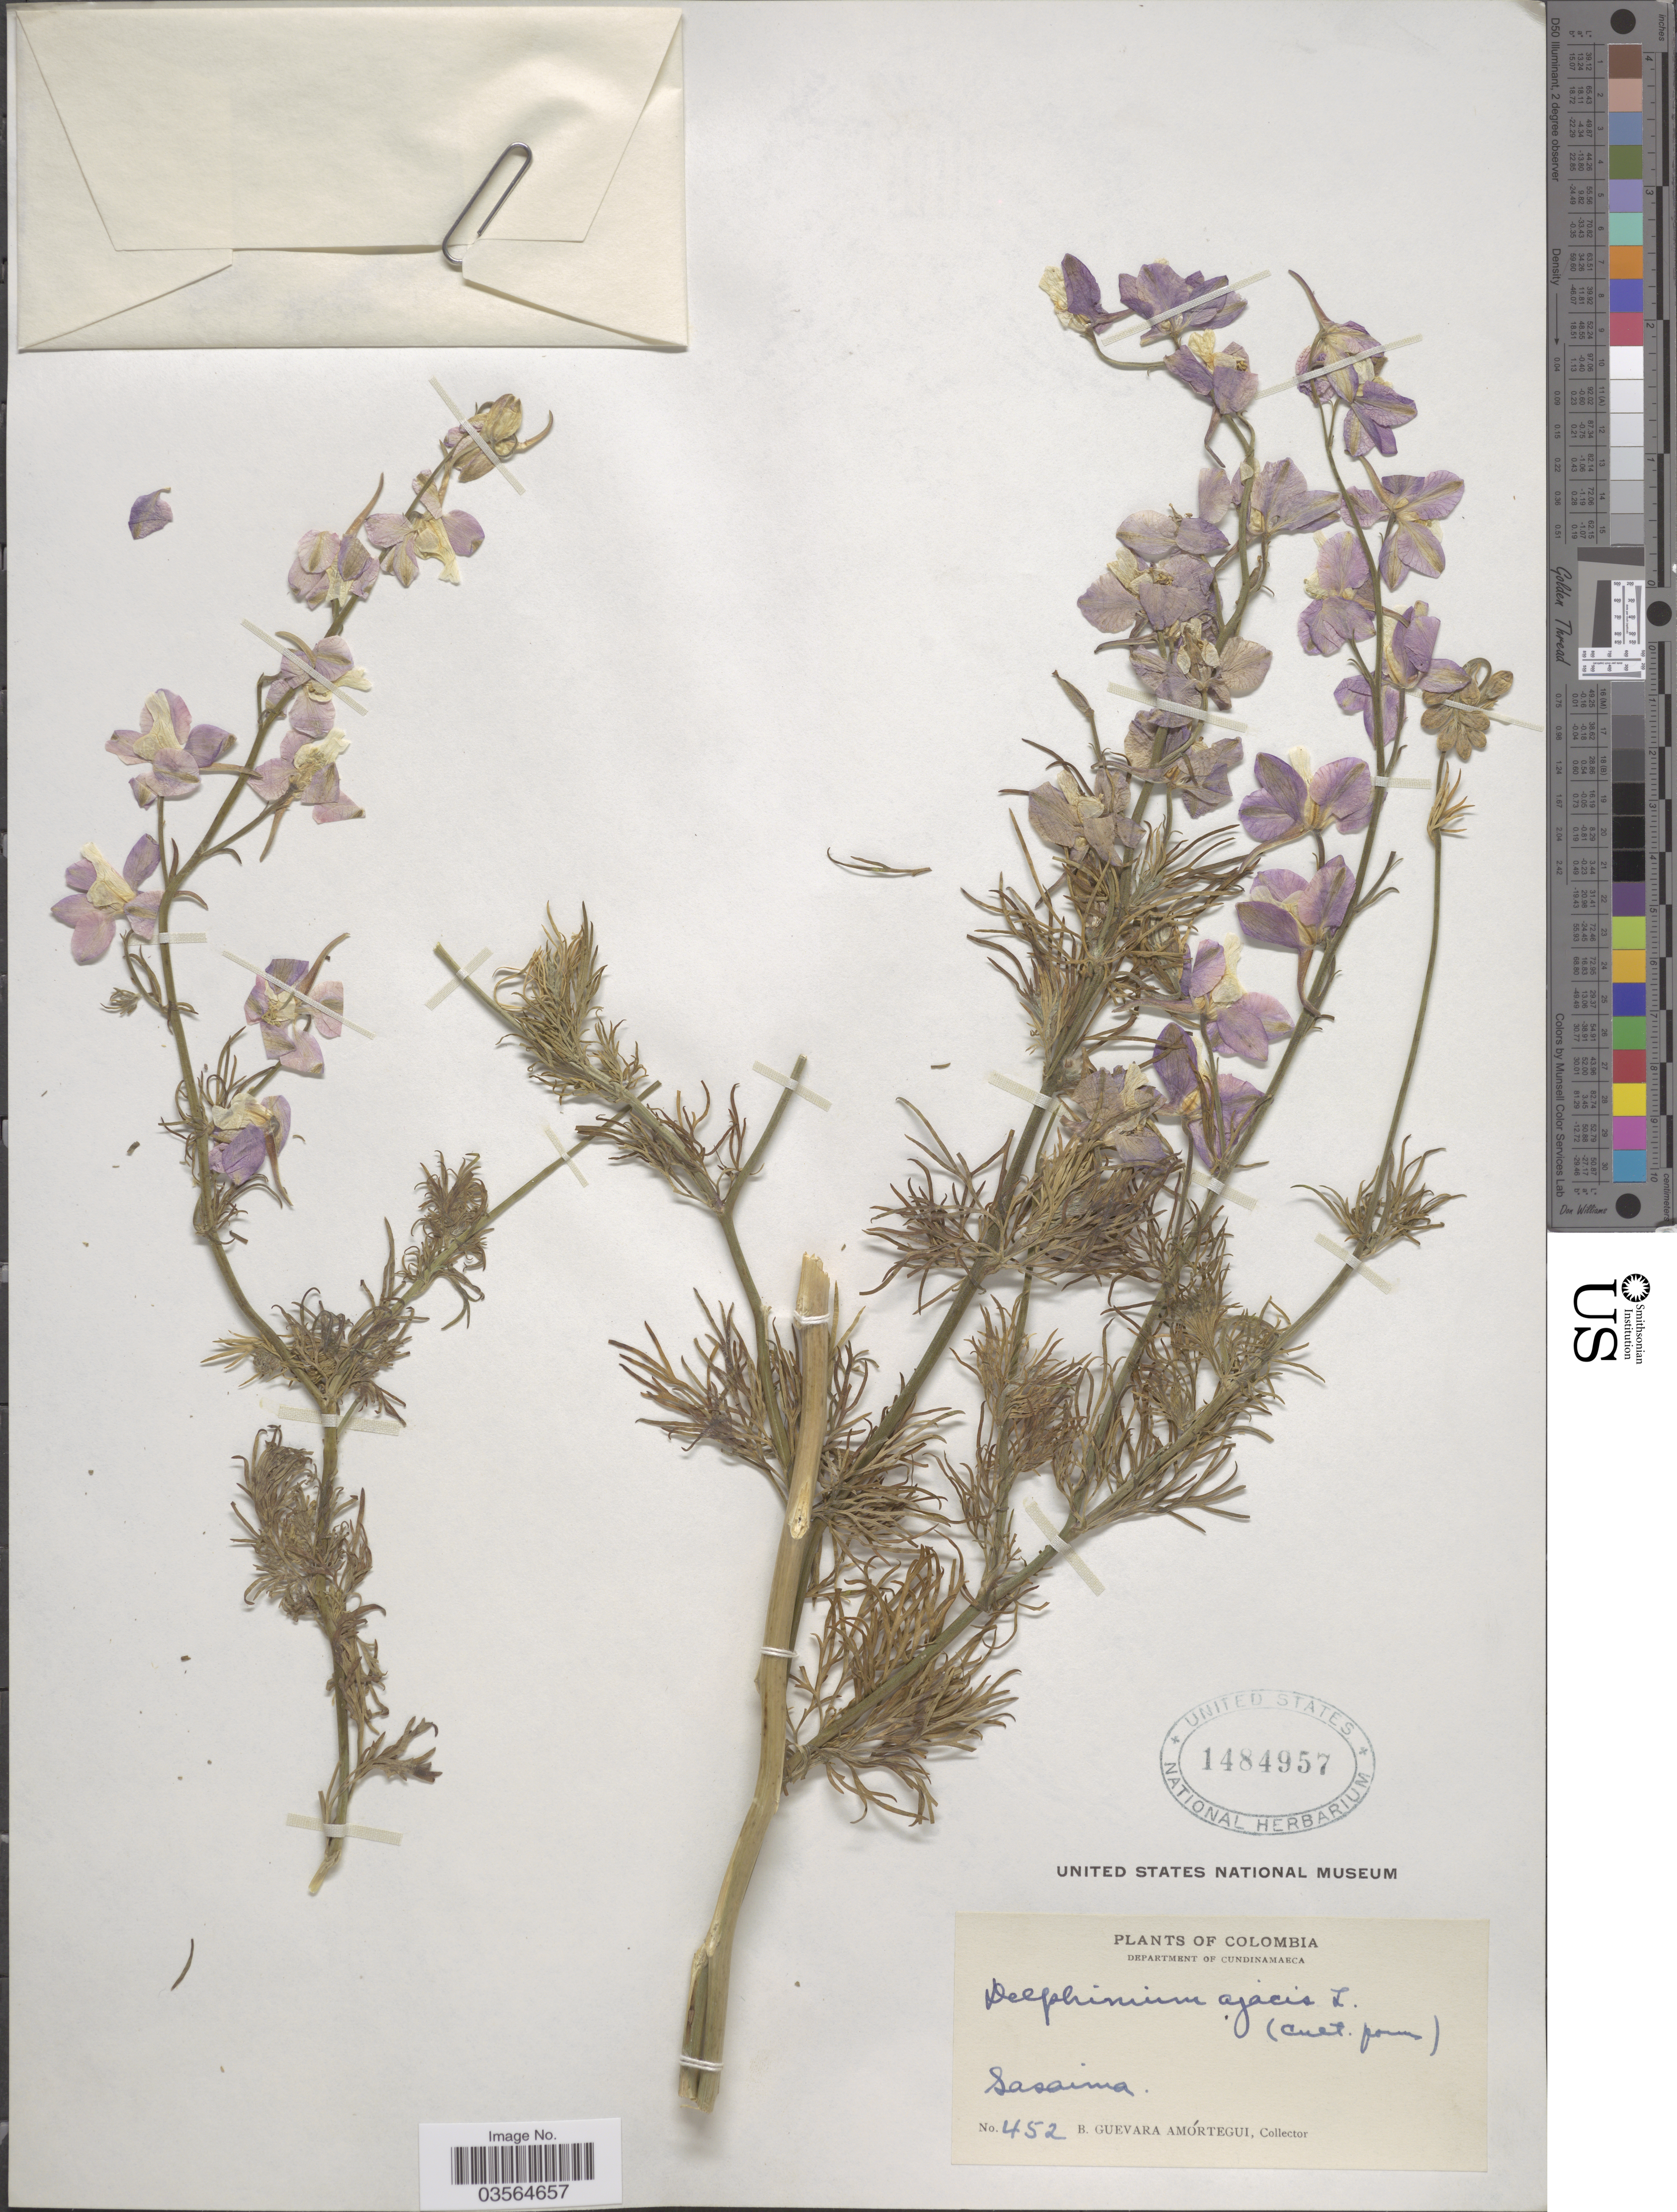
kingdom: Plantae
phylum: Tracheophyta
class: Magnoliopsida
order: Ranunculales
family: Ranunculaceae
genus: Delphinium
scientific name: Delphinium ambiguum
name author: L.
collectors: B. Guevara Amortegui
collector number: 452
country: Colombia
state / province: Cundinamarca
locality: Department of Cundinamarca. Sasaima.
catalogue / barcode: US 1484957